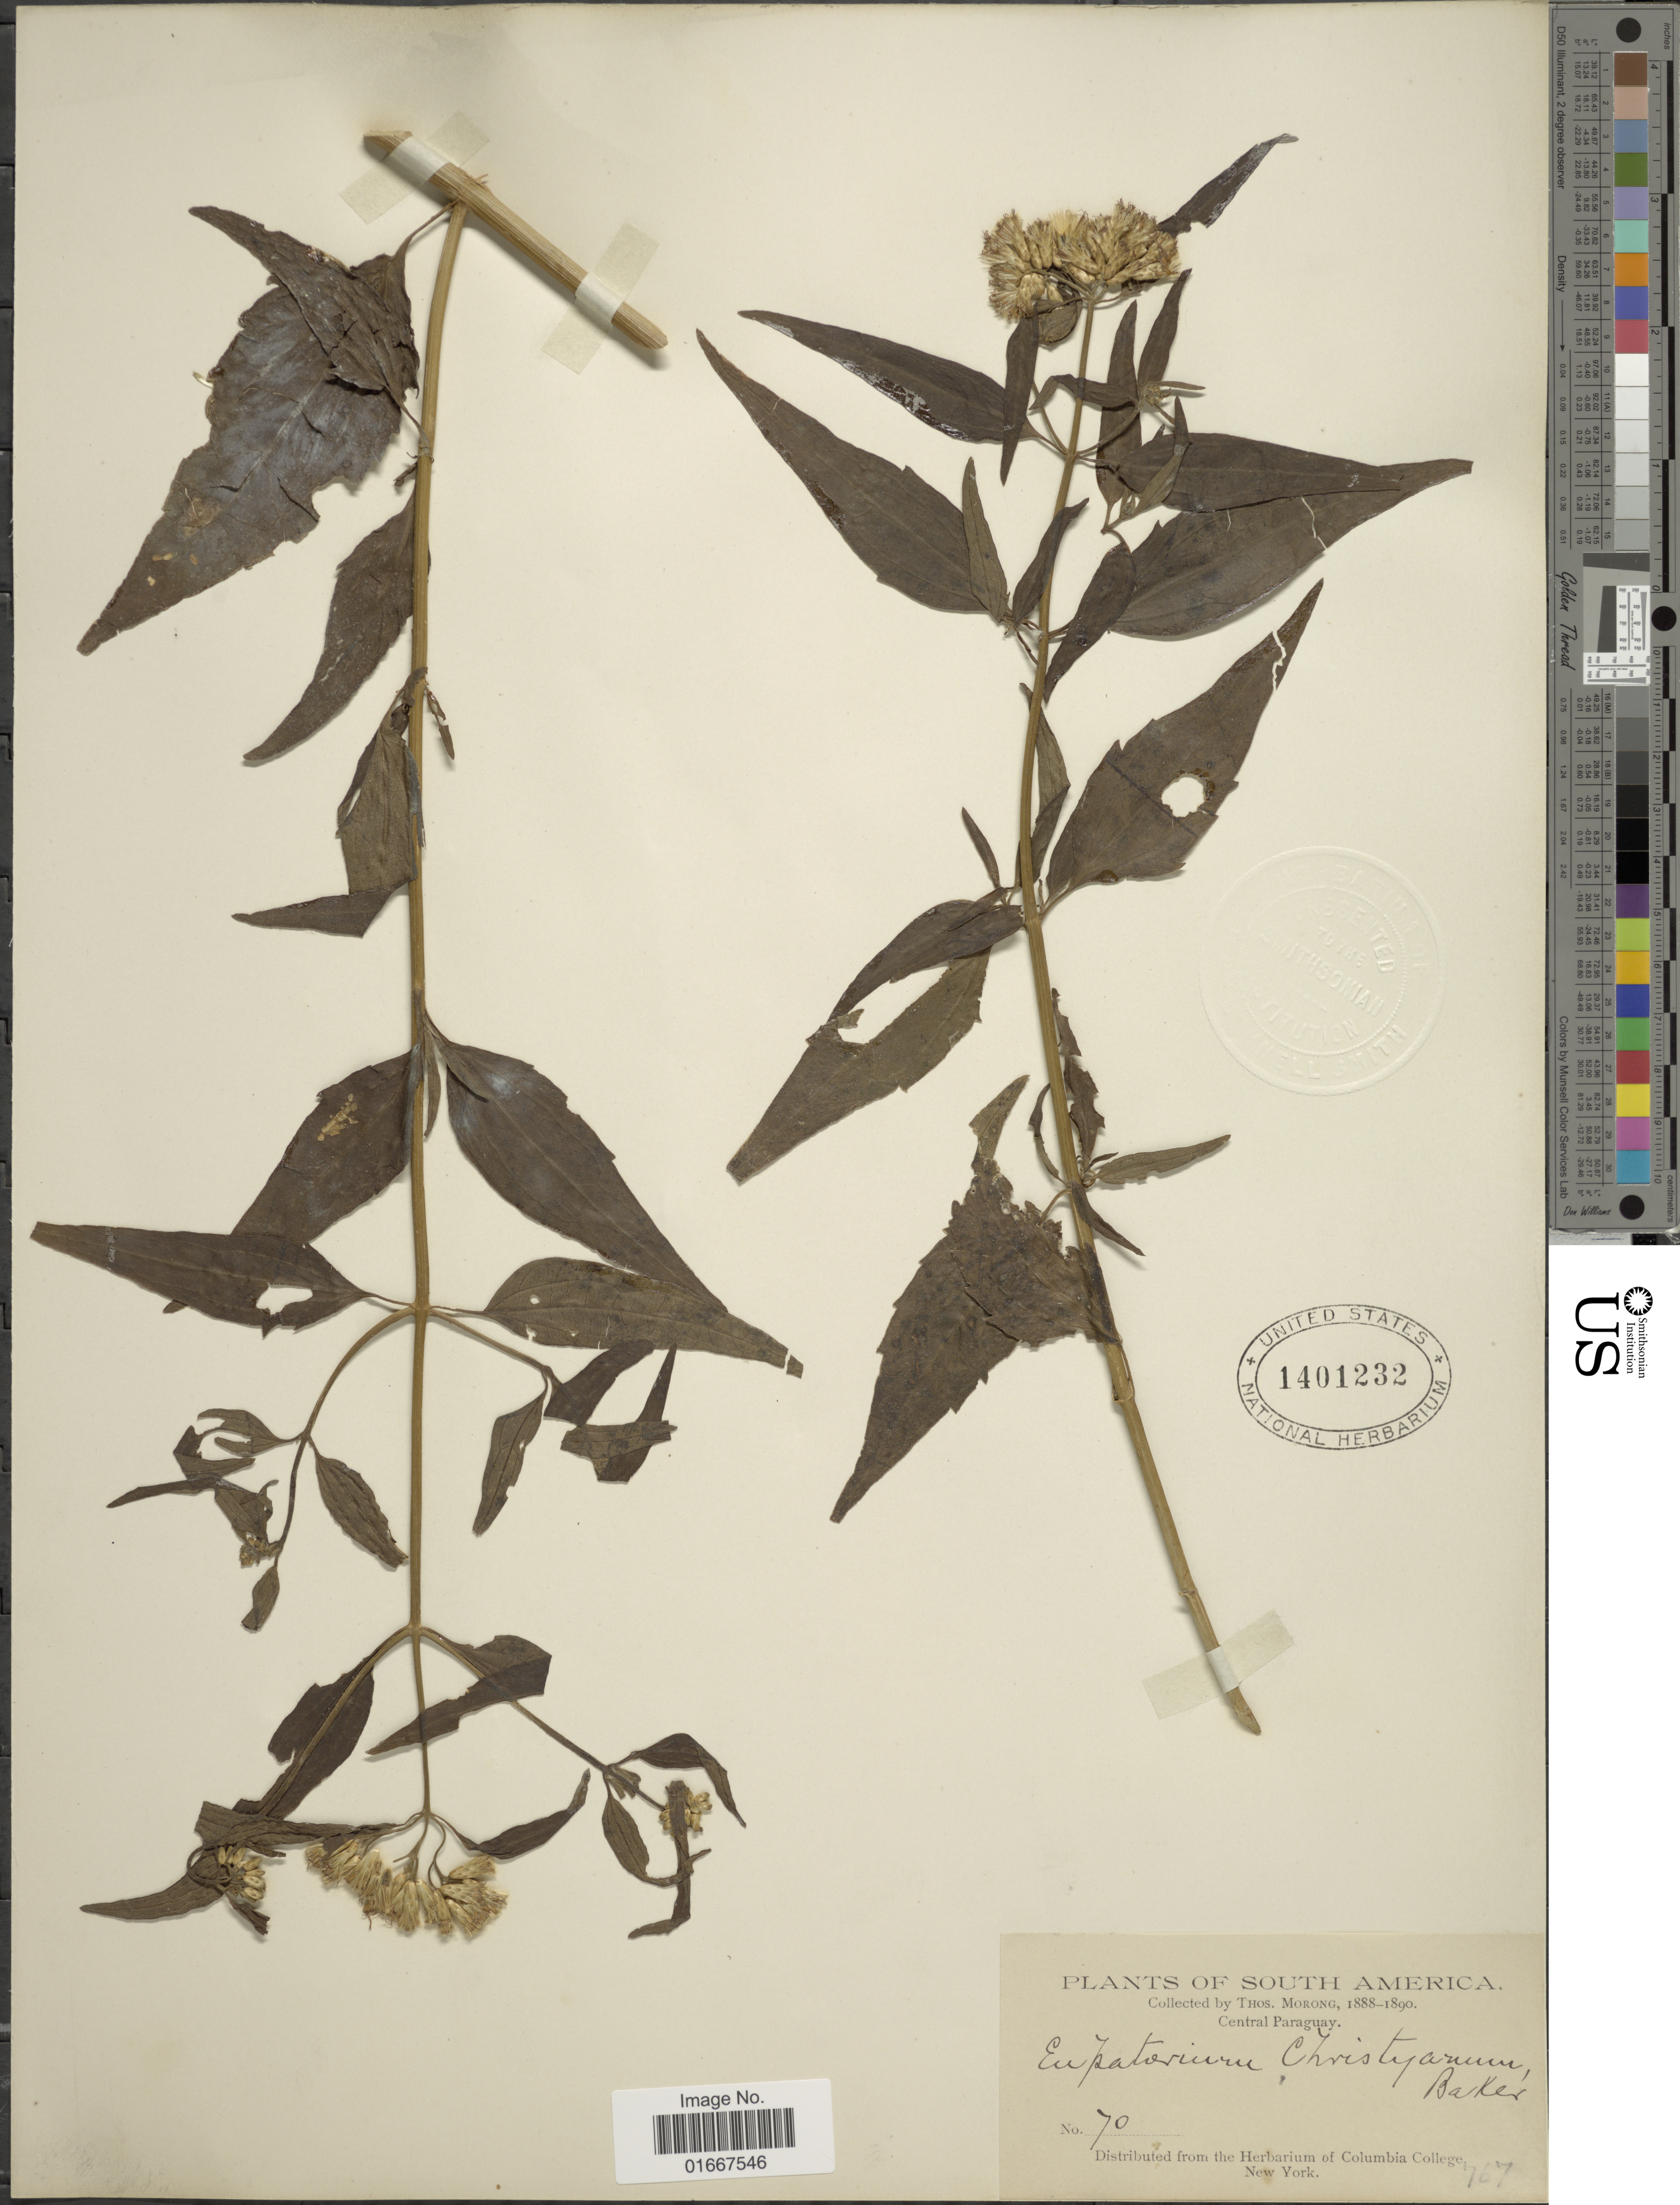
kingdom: Plantae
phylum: Tracheophyta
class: Magnoliopsida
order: Asterales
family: Asteraceae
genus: Chromolaena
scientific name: Chromolaena christieana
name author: (Baker) R.M. King & H. Rob.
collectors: ex herb. T. Morong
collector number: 70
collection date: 1888/1890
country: Paraguay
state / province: Central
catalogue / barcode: US 1401232